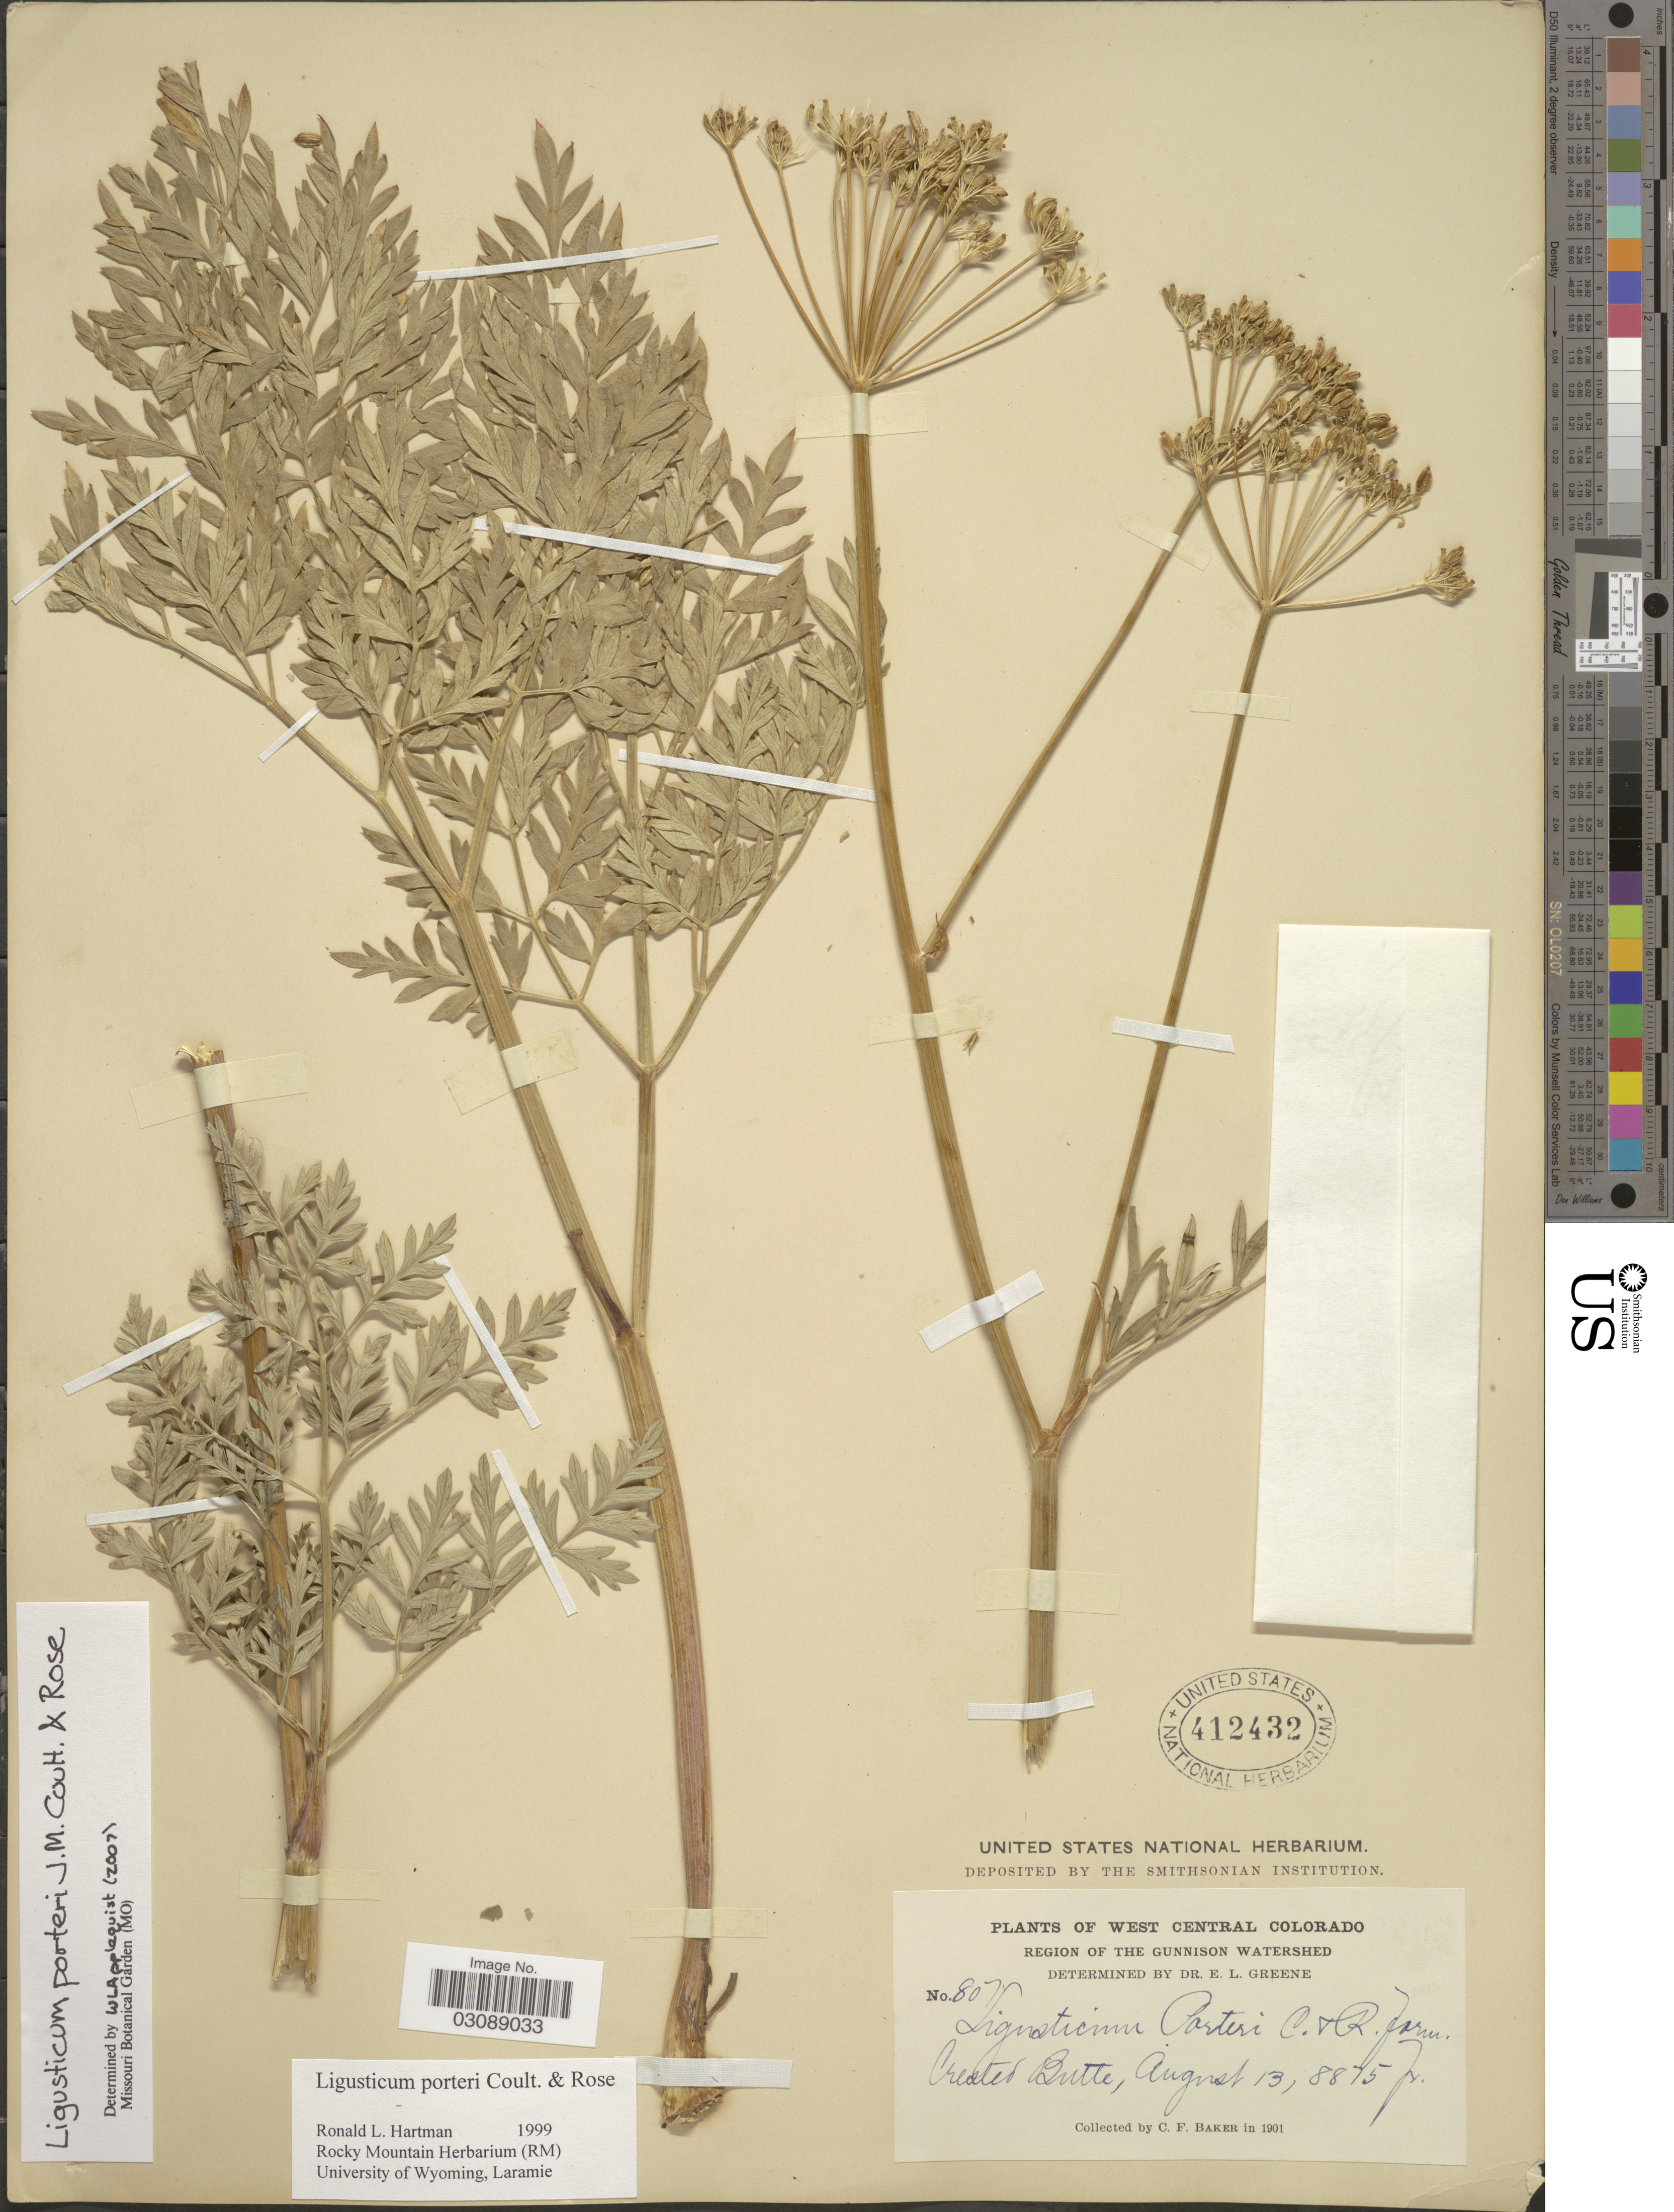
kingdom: Plantae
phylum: Tracheophyta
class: Magnoliopsida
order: Apiales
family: Apiaceae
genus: Ligusticum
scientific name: Ligusticum porteri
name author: J.M. Coult. & Rose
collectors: C. F. Baker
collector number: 807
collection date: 1901-08-13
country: United States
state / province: Colorado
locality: West Central Colorado. Region of the Gunnison Watershed. Crested Butte.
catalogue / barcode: US 412432